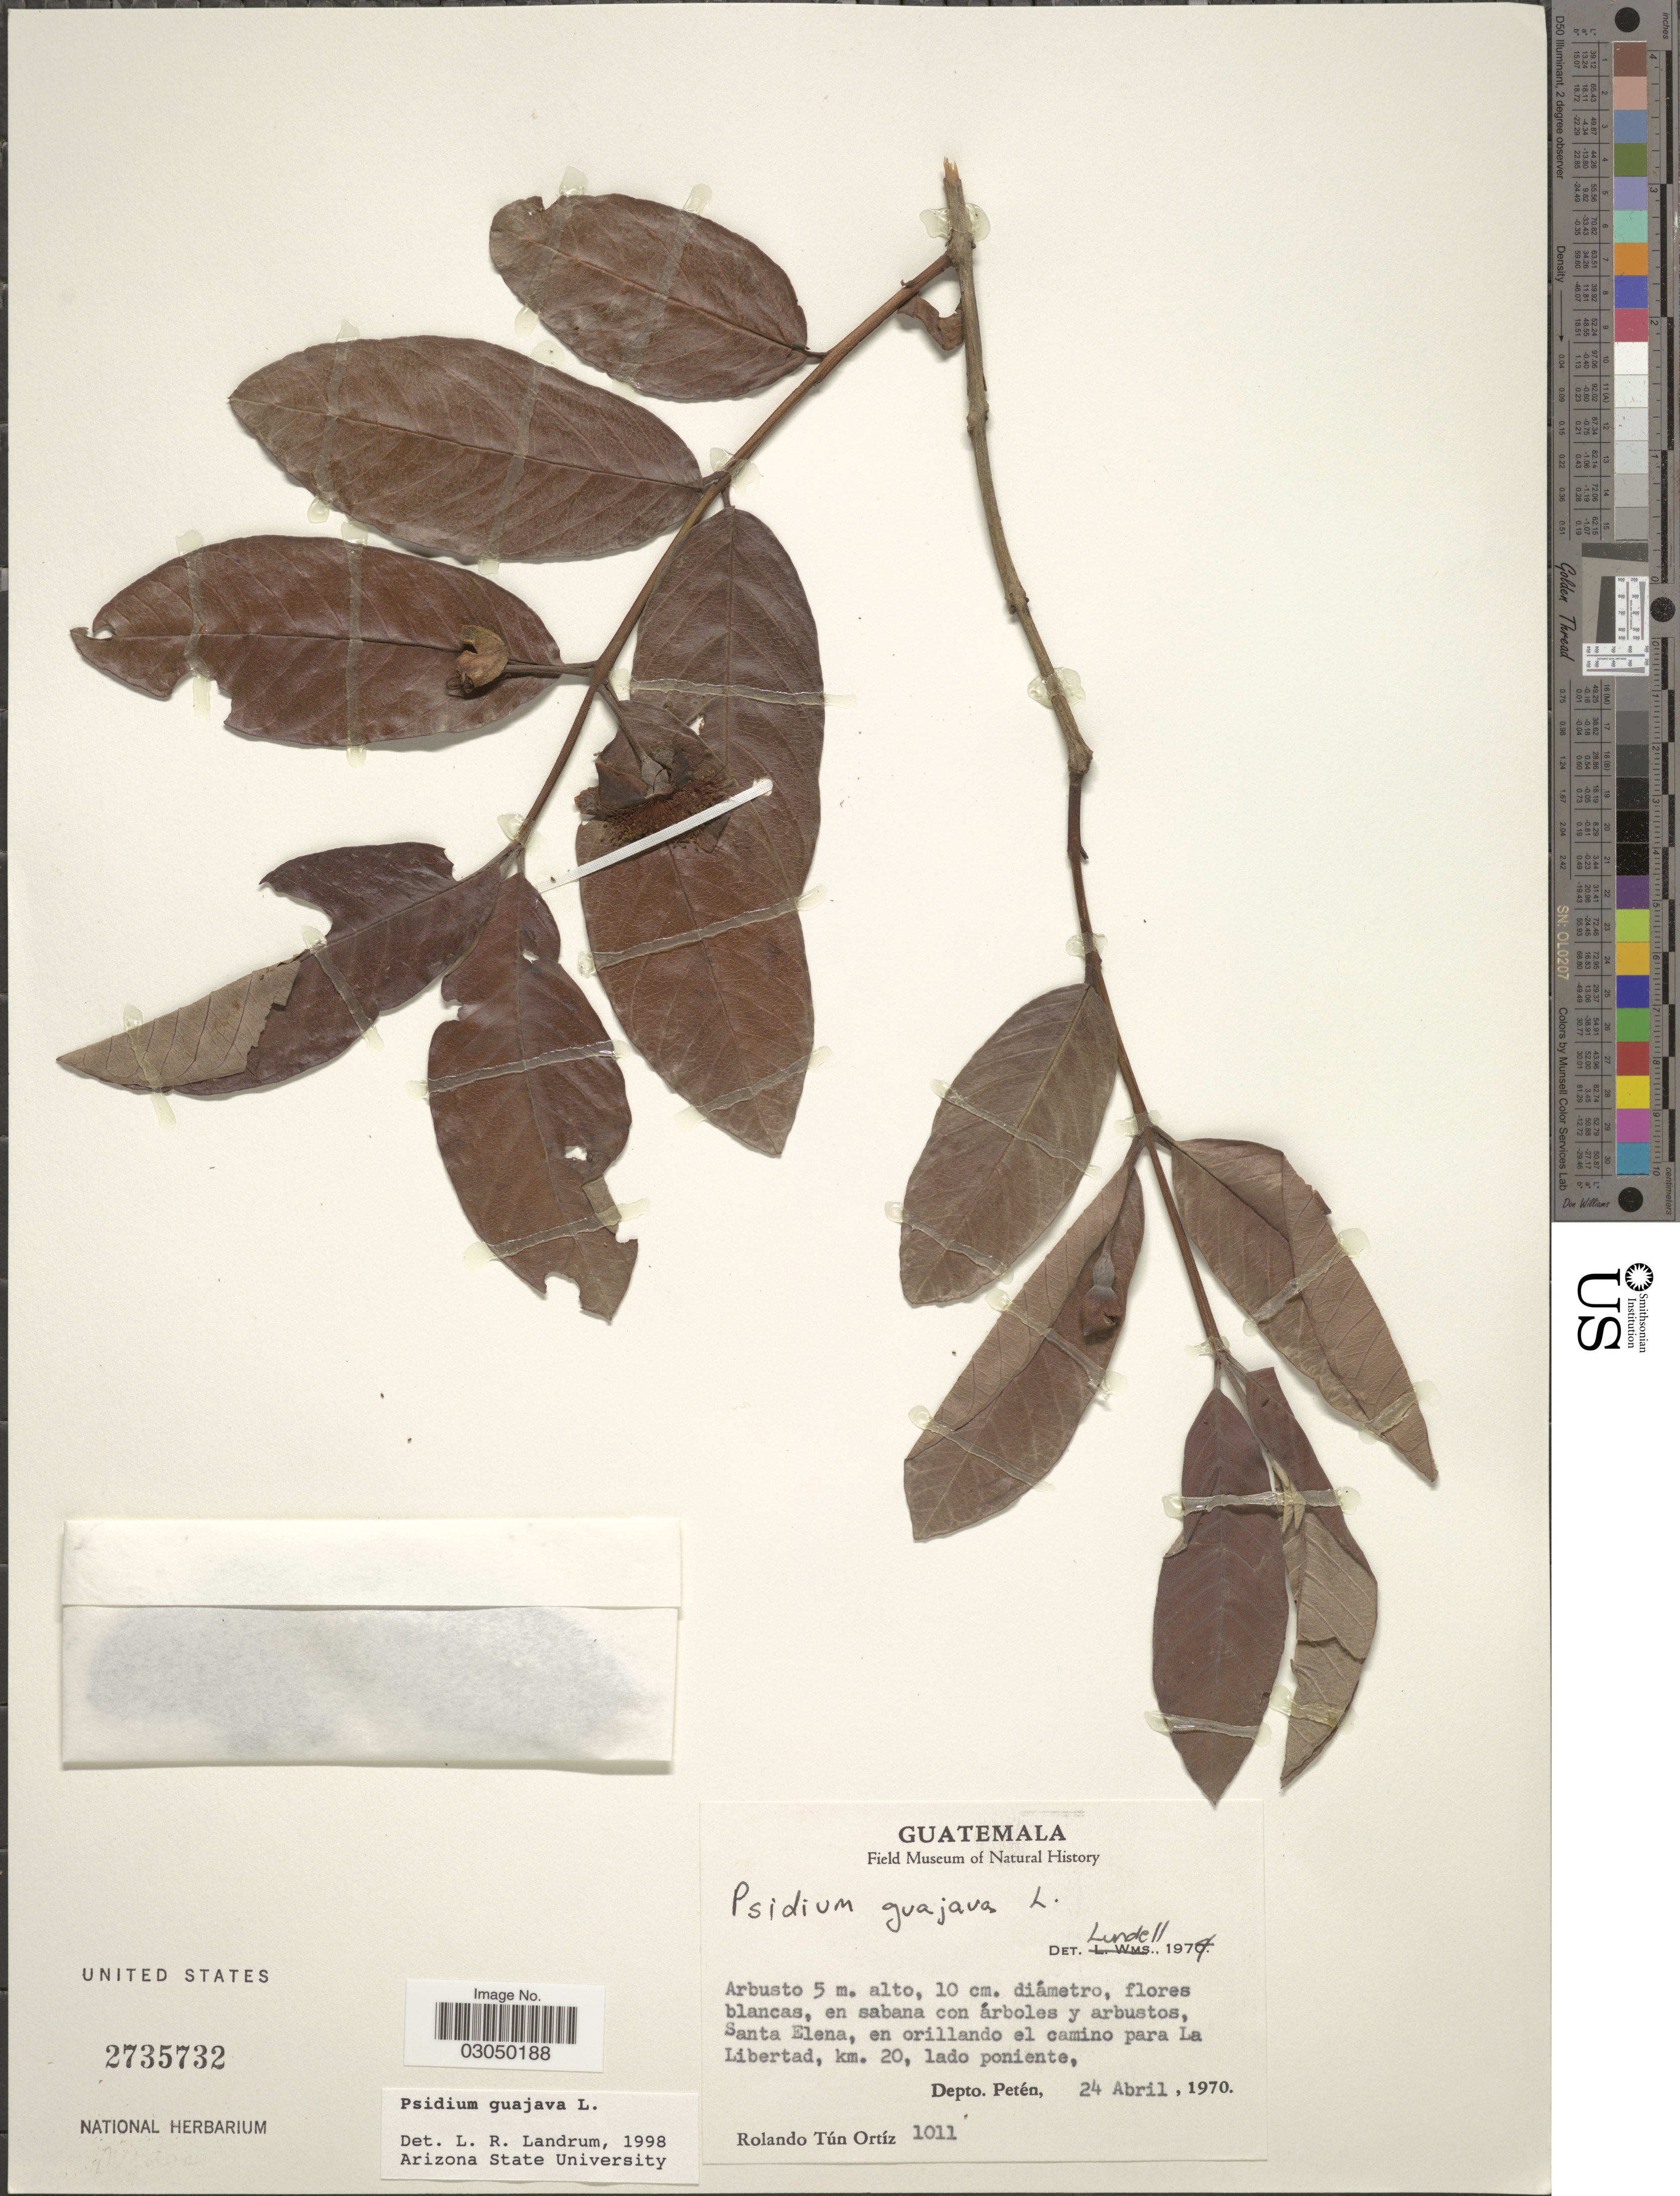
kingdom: Plantae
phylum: Tracheophyta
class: Magnoliopsida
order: Myrtales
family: Myrtaceae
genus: Psidium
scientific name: Psidium guajava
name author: L.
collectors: R. T. Ortíz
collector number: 1011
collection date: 1970-04-24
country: Guatemala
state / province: El Petén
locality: Santa Elena, en orillando el camino para La Libertad, km. 20, lado poniente, Depto. Petén.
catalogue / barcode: US 2735732